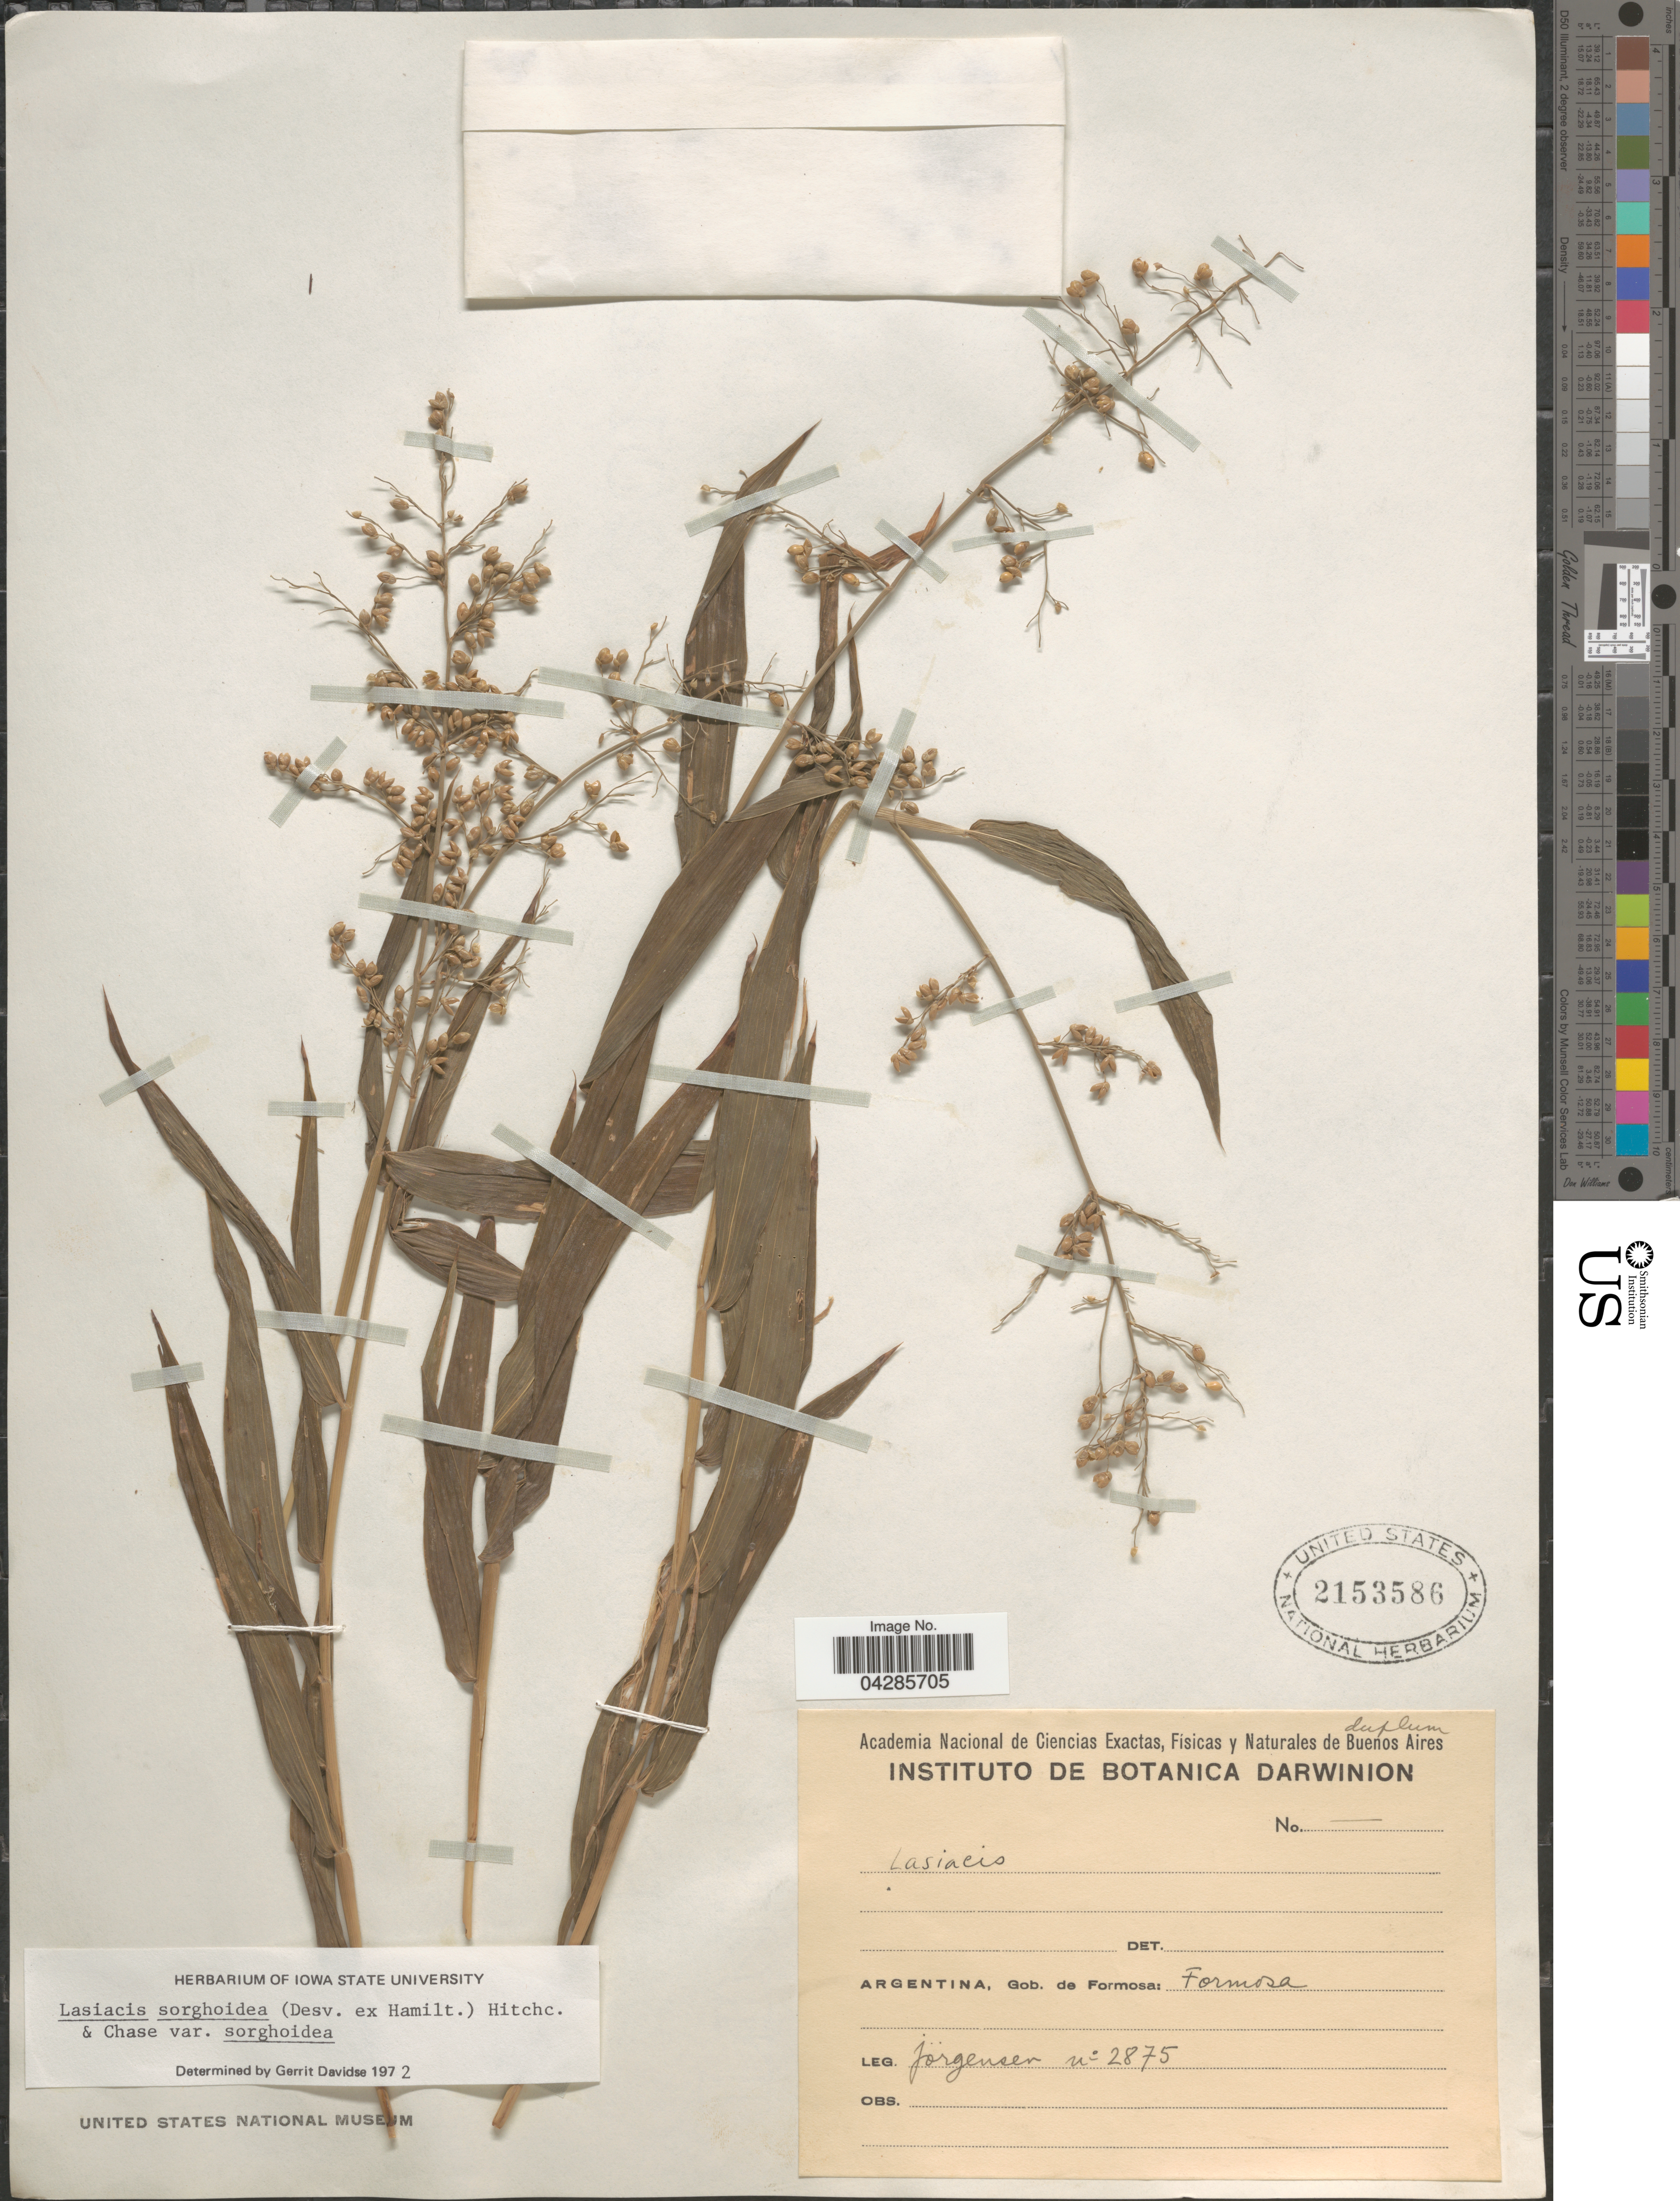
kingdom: Plantae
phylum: Tracheophyta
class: Liliopsida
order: Poales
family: Poaceae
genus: Lasiacis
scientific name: Lasiacis sorghoidea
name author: (Desv. ex Ham.) Hitchc. & Chase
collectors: Jorgensen, --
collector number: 2875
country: Argentina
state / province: Formosa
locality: Gob. de Formosa: Formosa.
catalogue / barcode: US 2153586